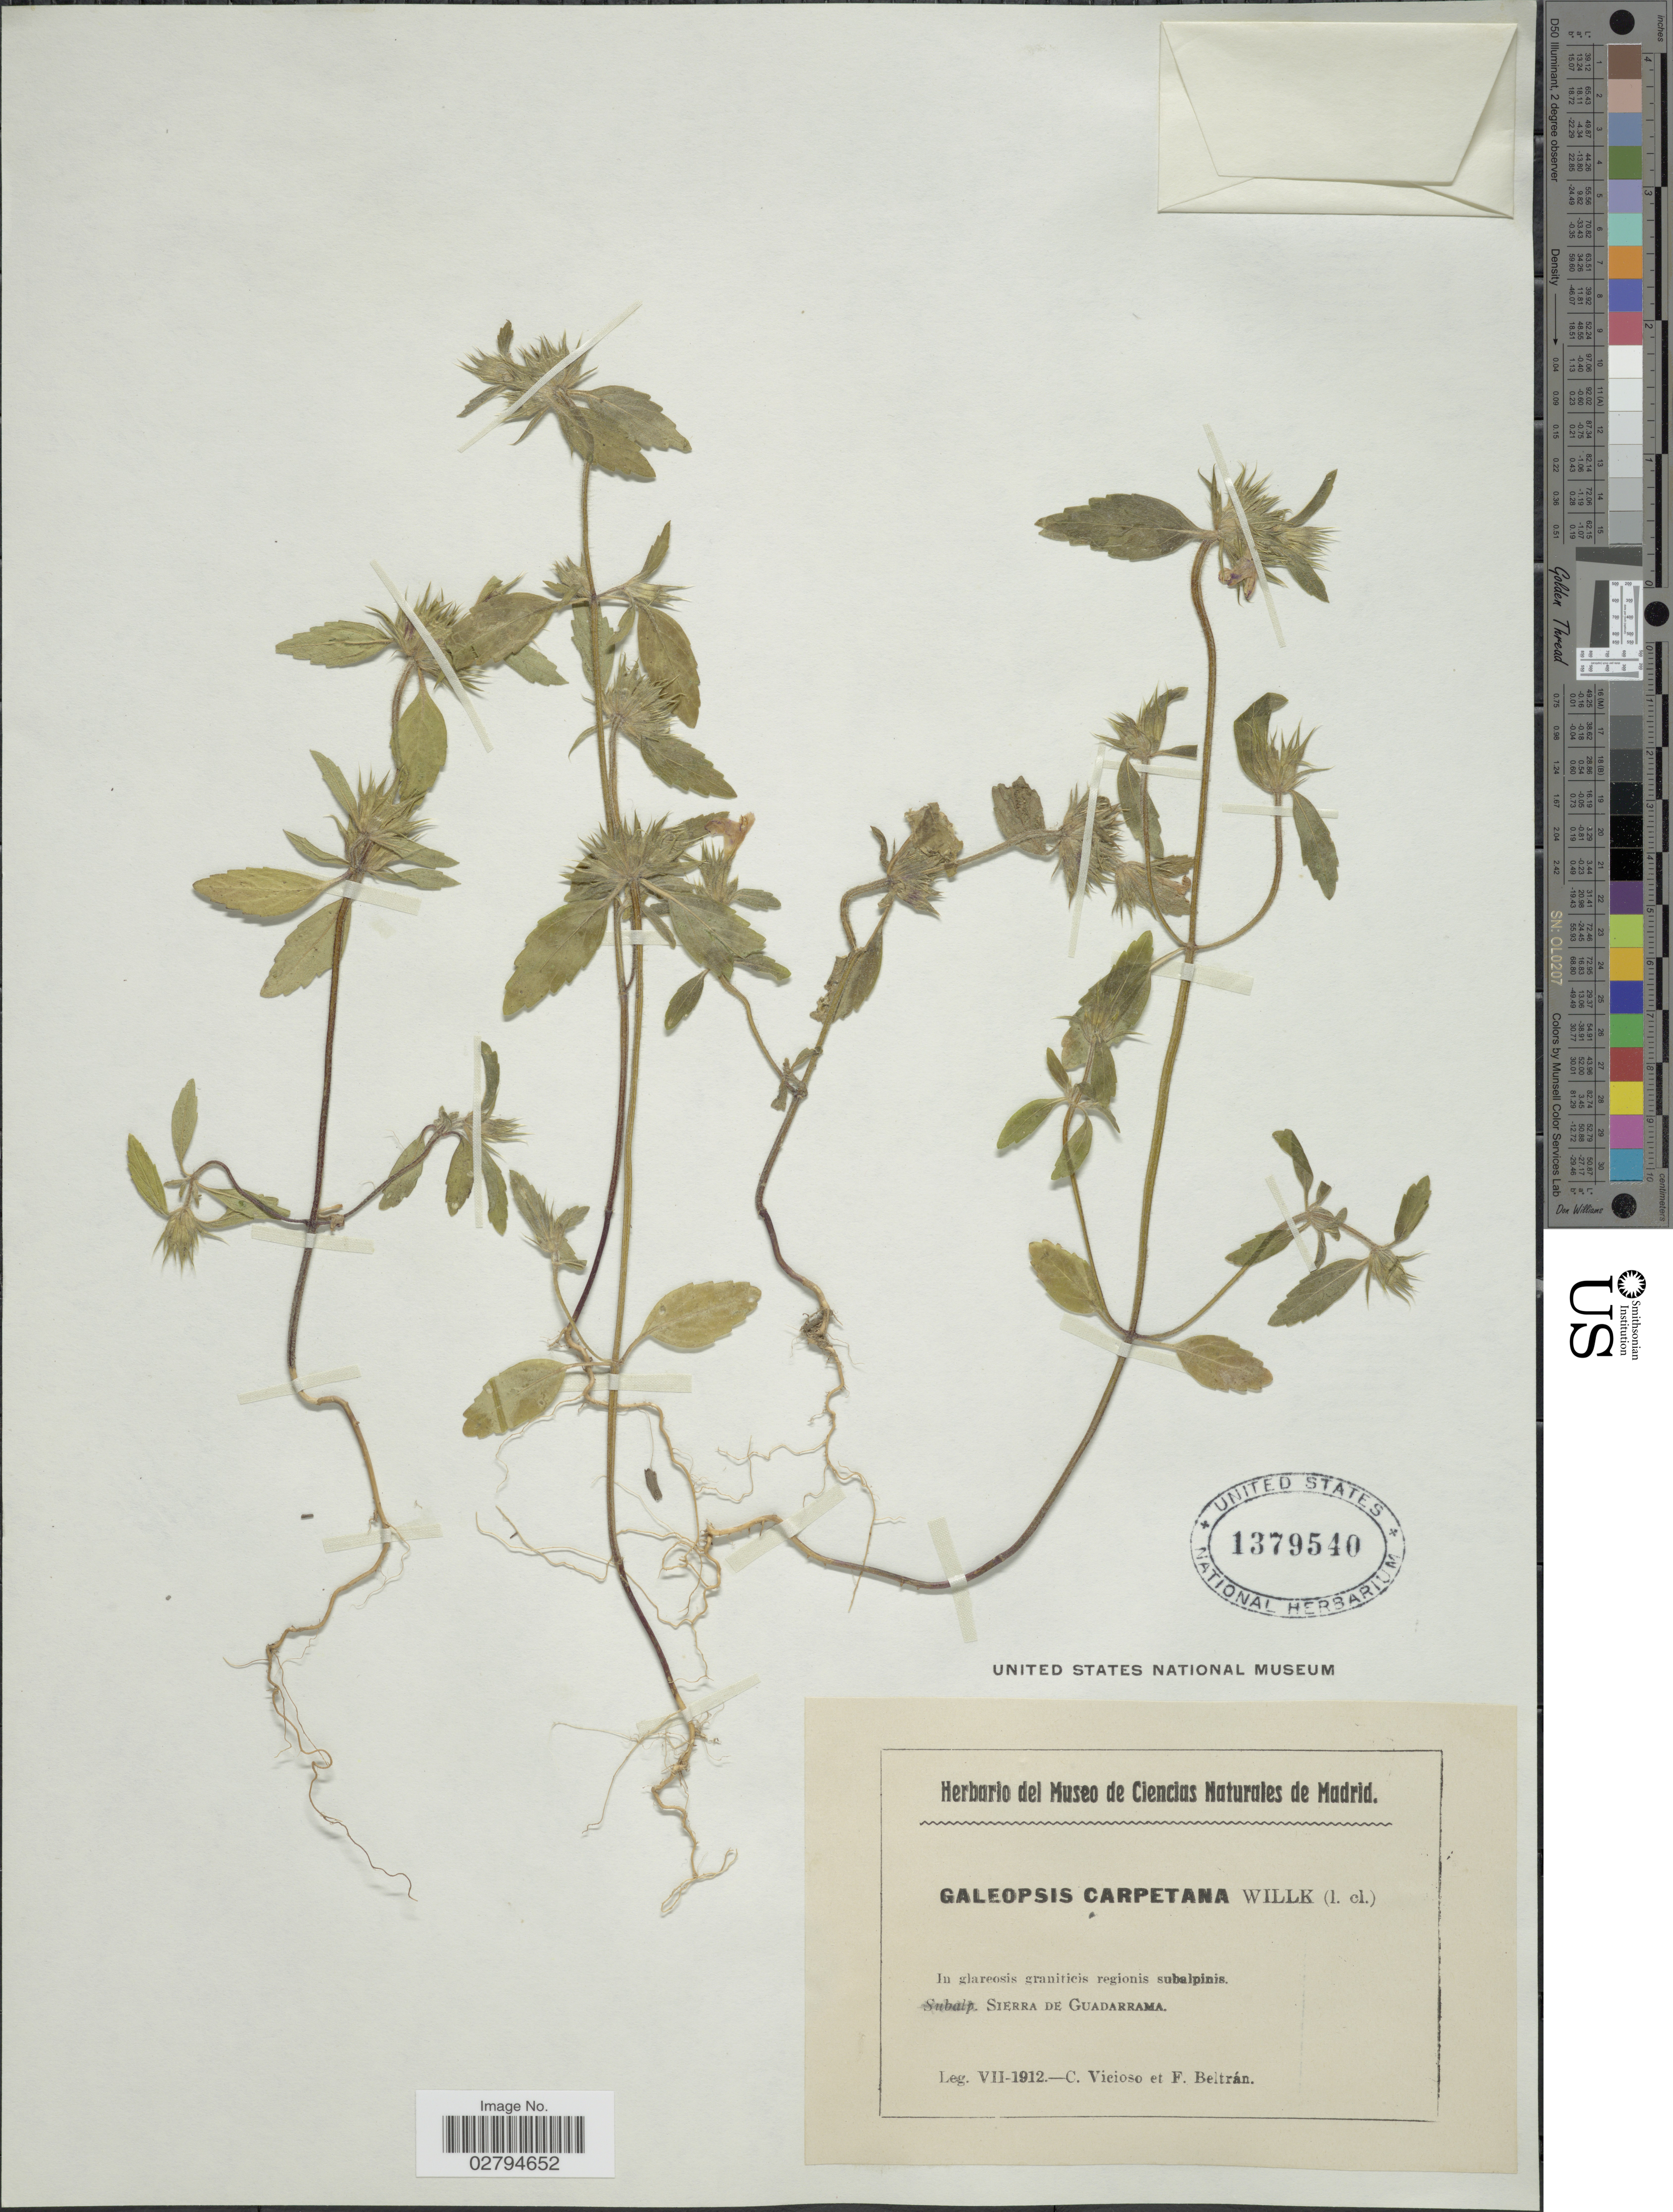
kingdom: Plantae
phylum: Tracheophyta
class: Magnoliopsida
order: Lamiales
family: Lamiaceae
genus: Galeopsis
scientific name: Galeopsis carpetana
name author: Willk.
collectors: C. Vicioso & F. Beltran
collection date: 1912-07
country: Spain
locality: In glaerosis graniticis regionis subalpinis. Sierra De Guadarrama.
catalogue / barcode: US 1379540